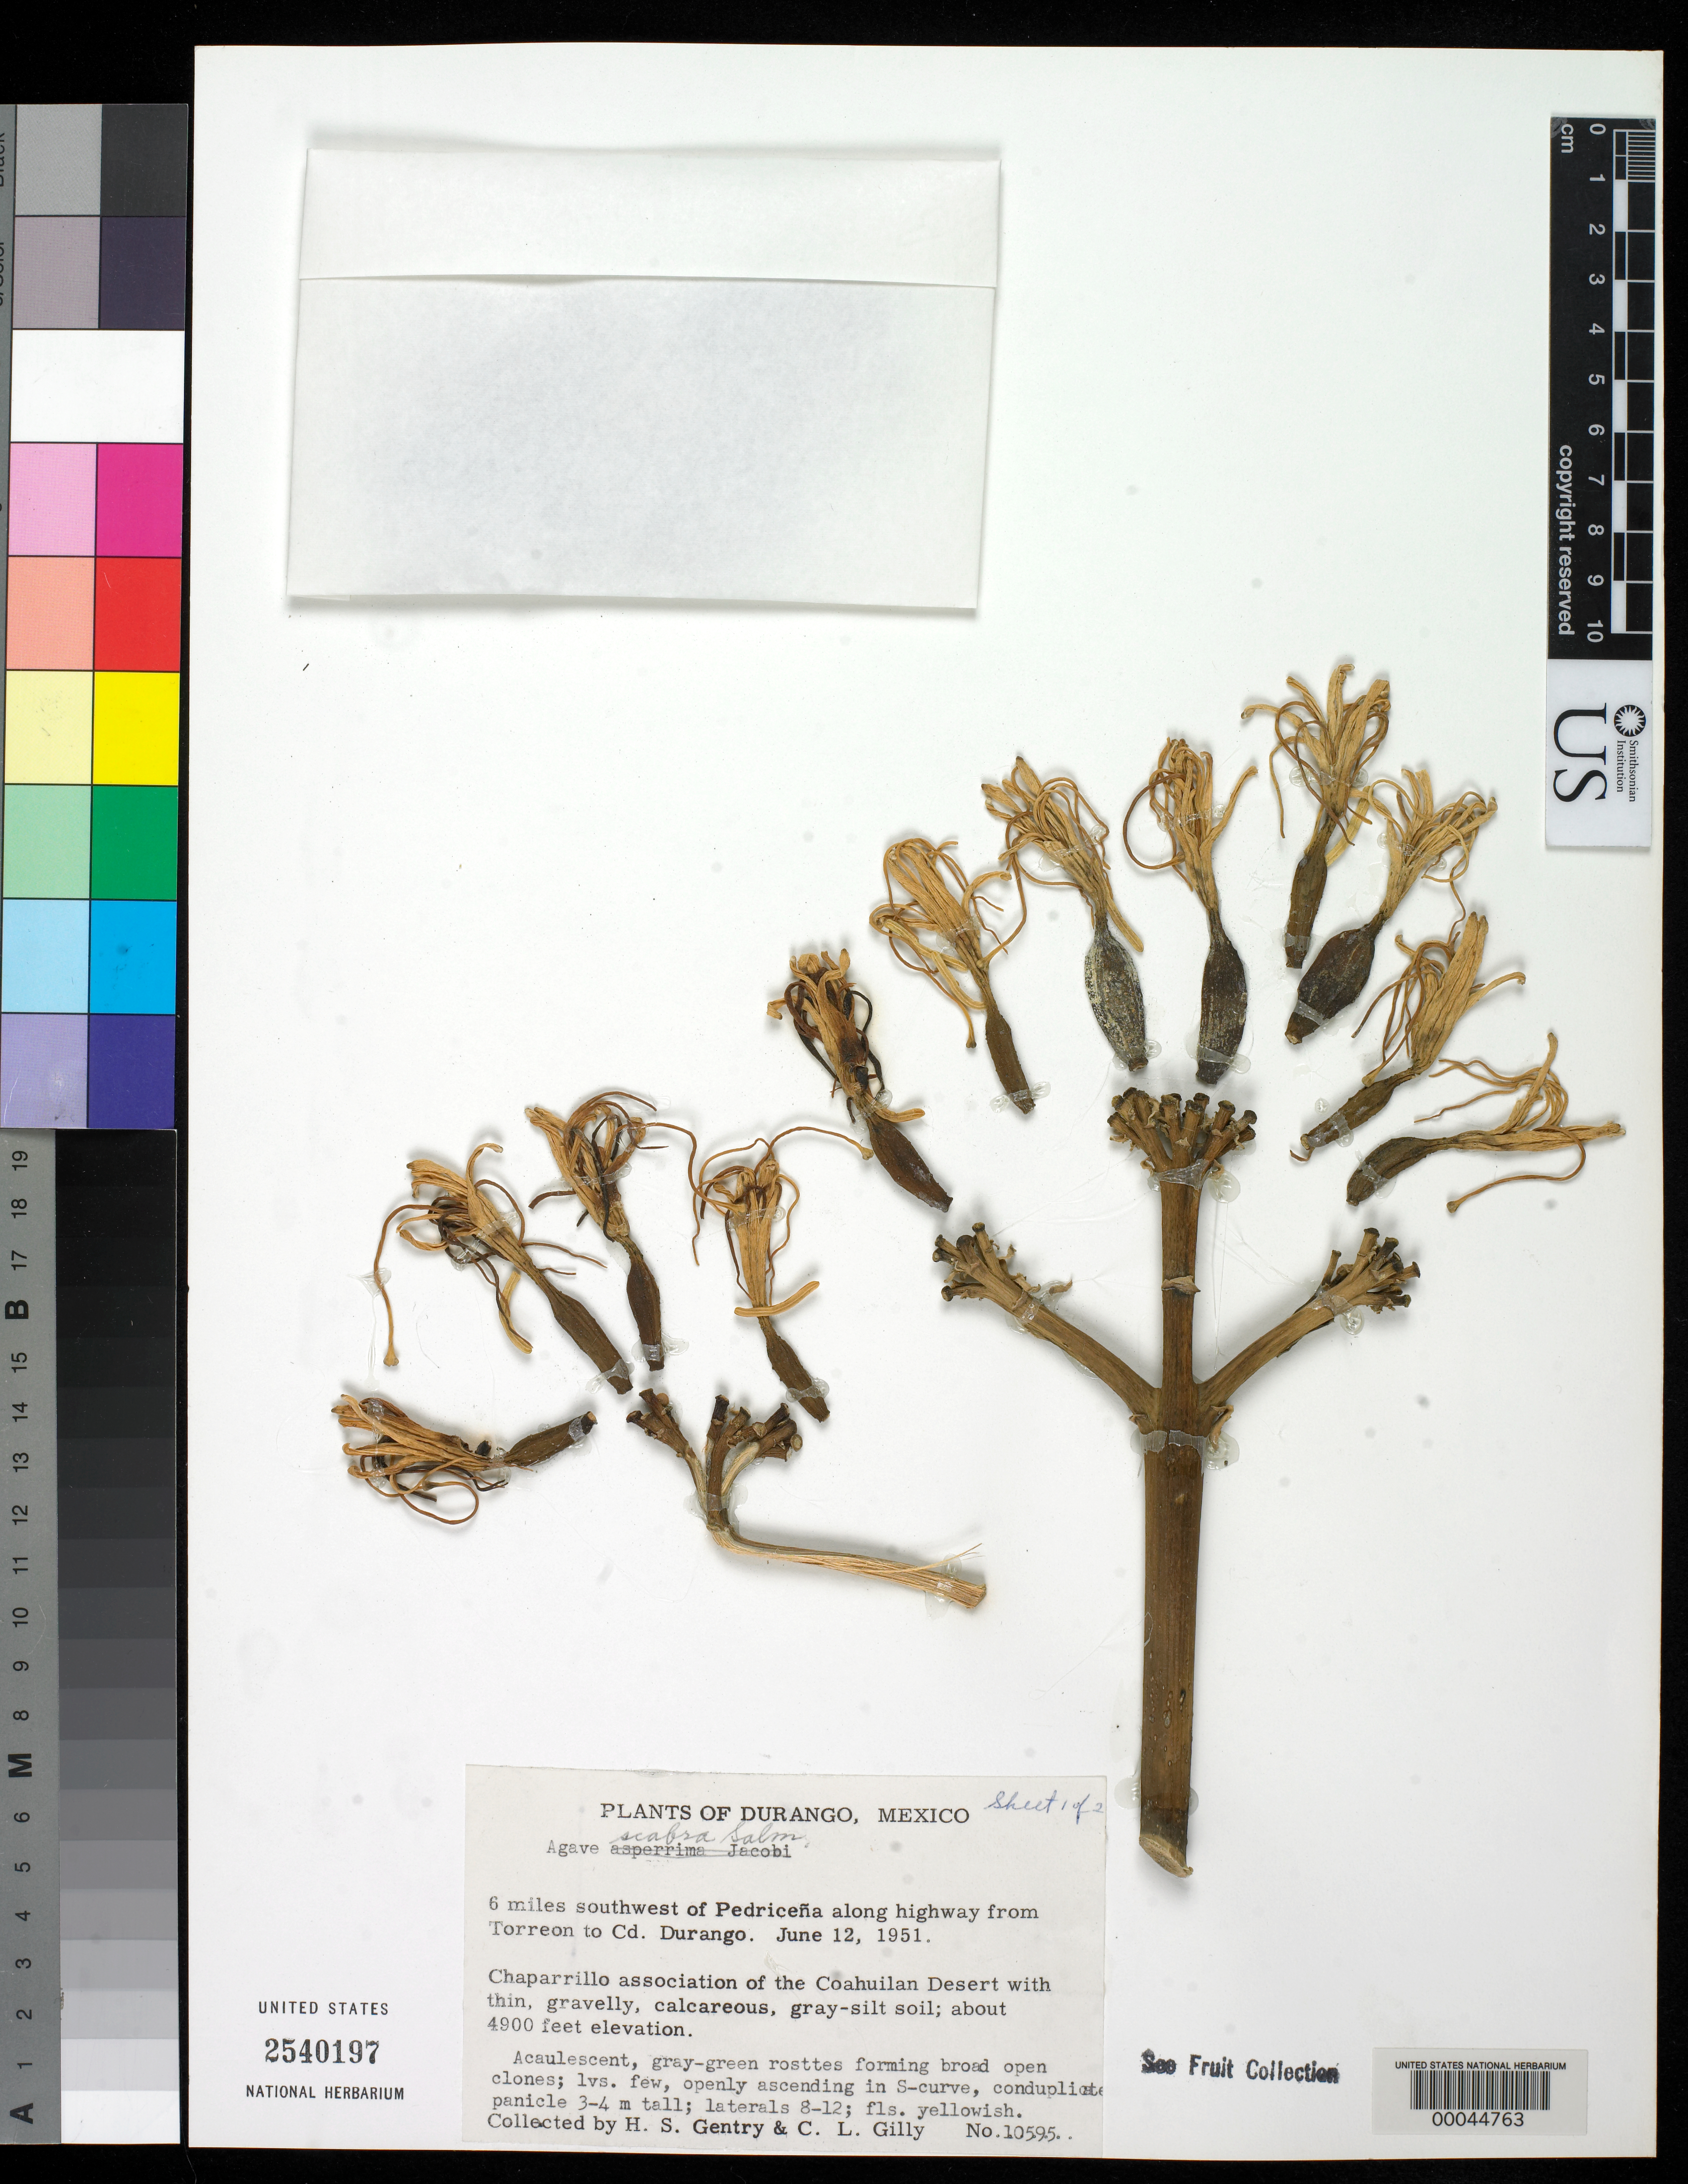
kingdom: Plantae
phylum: Tracheophyta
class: Liliopsida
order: Asparagales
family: Asparagaceae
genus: Agave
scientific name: Agave scabra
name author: Salm-Dyck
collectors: H. S. Gentry & C. Gilly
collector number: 10595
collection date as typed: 12 Jun 1951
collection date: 1951-06-12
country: Mexico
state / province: Durango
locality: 6 mi SW of Pedricena along highway from Torreon to Cd Durango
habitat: Coahuilan desert w/thin, gravelly, calcareous, gray-silt soil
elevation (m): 4900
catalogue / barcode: US 2540197